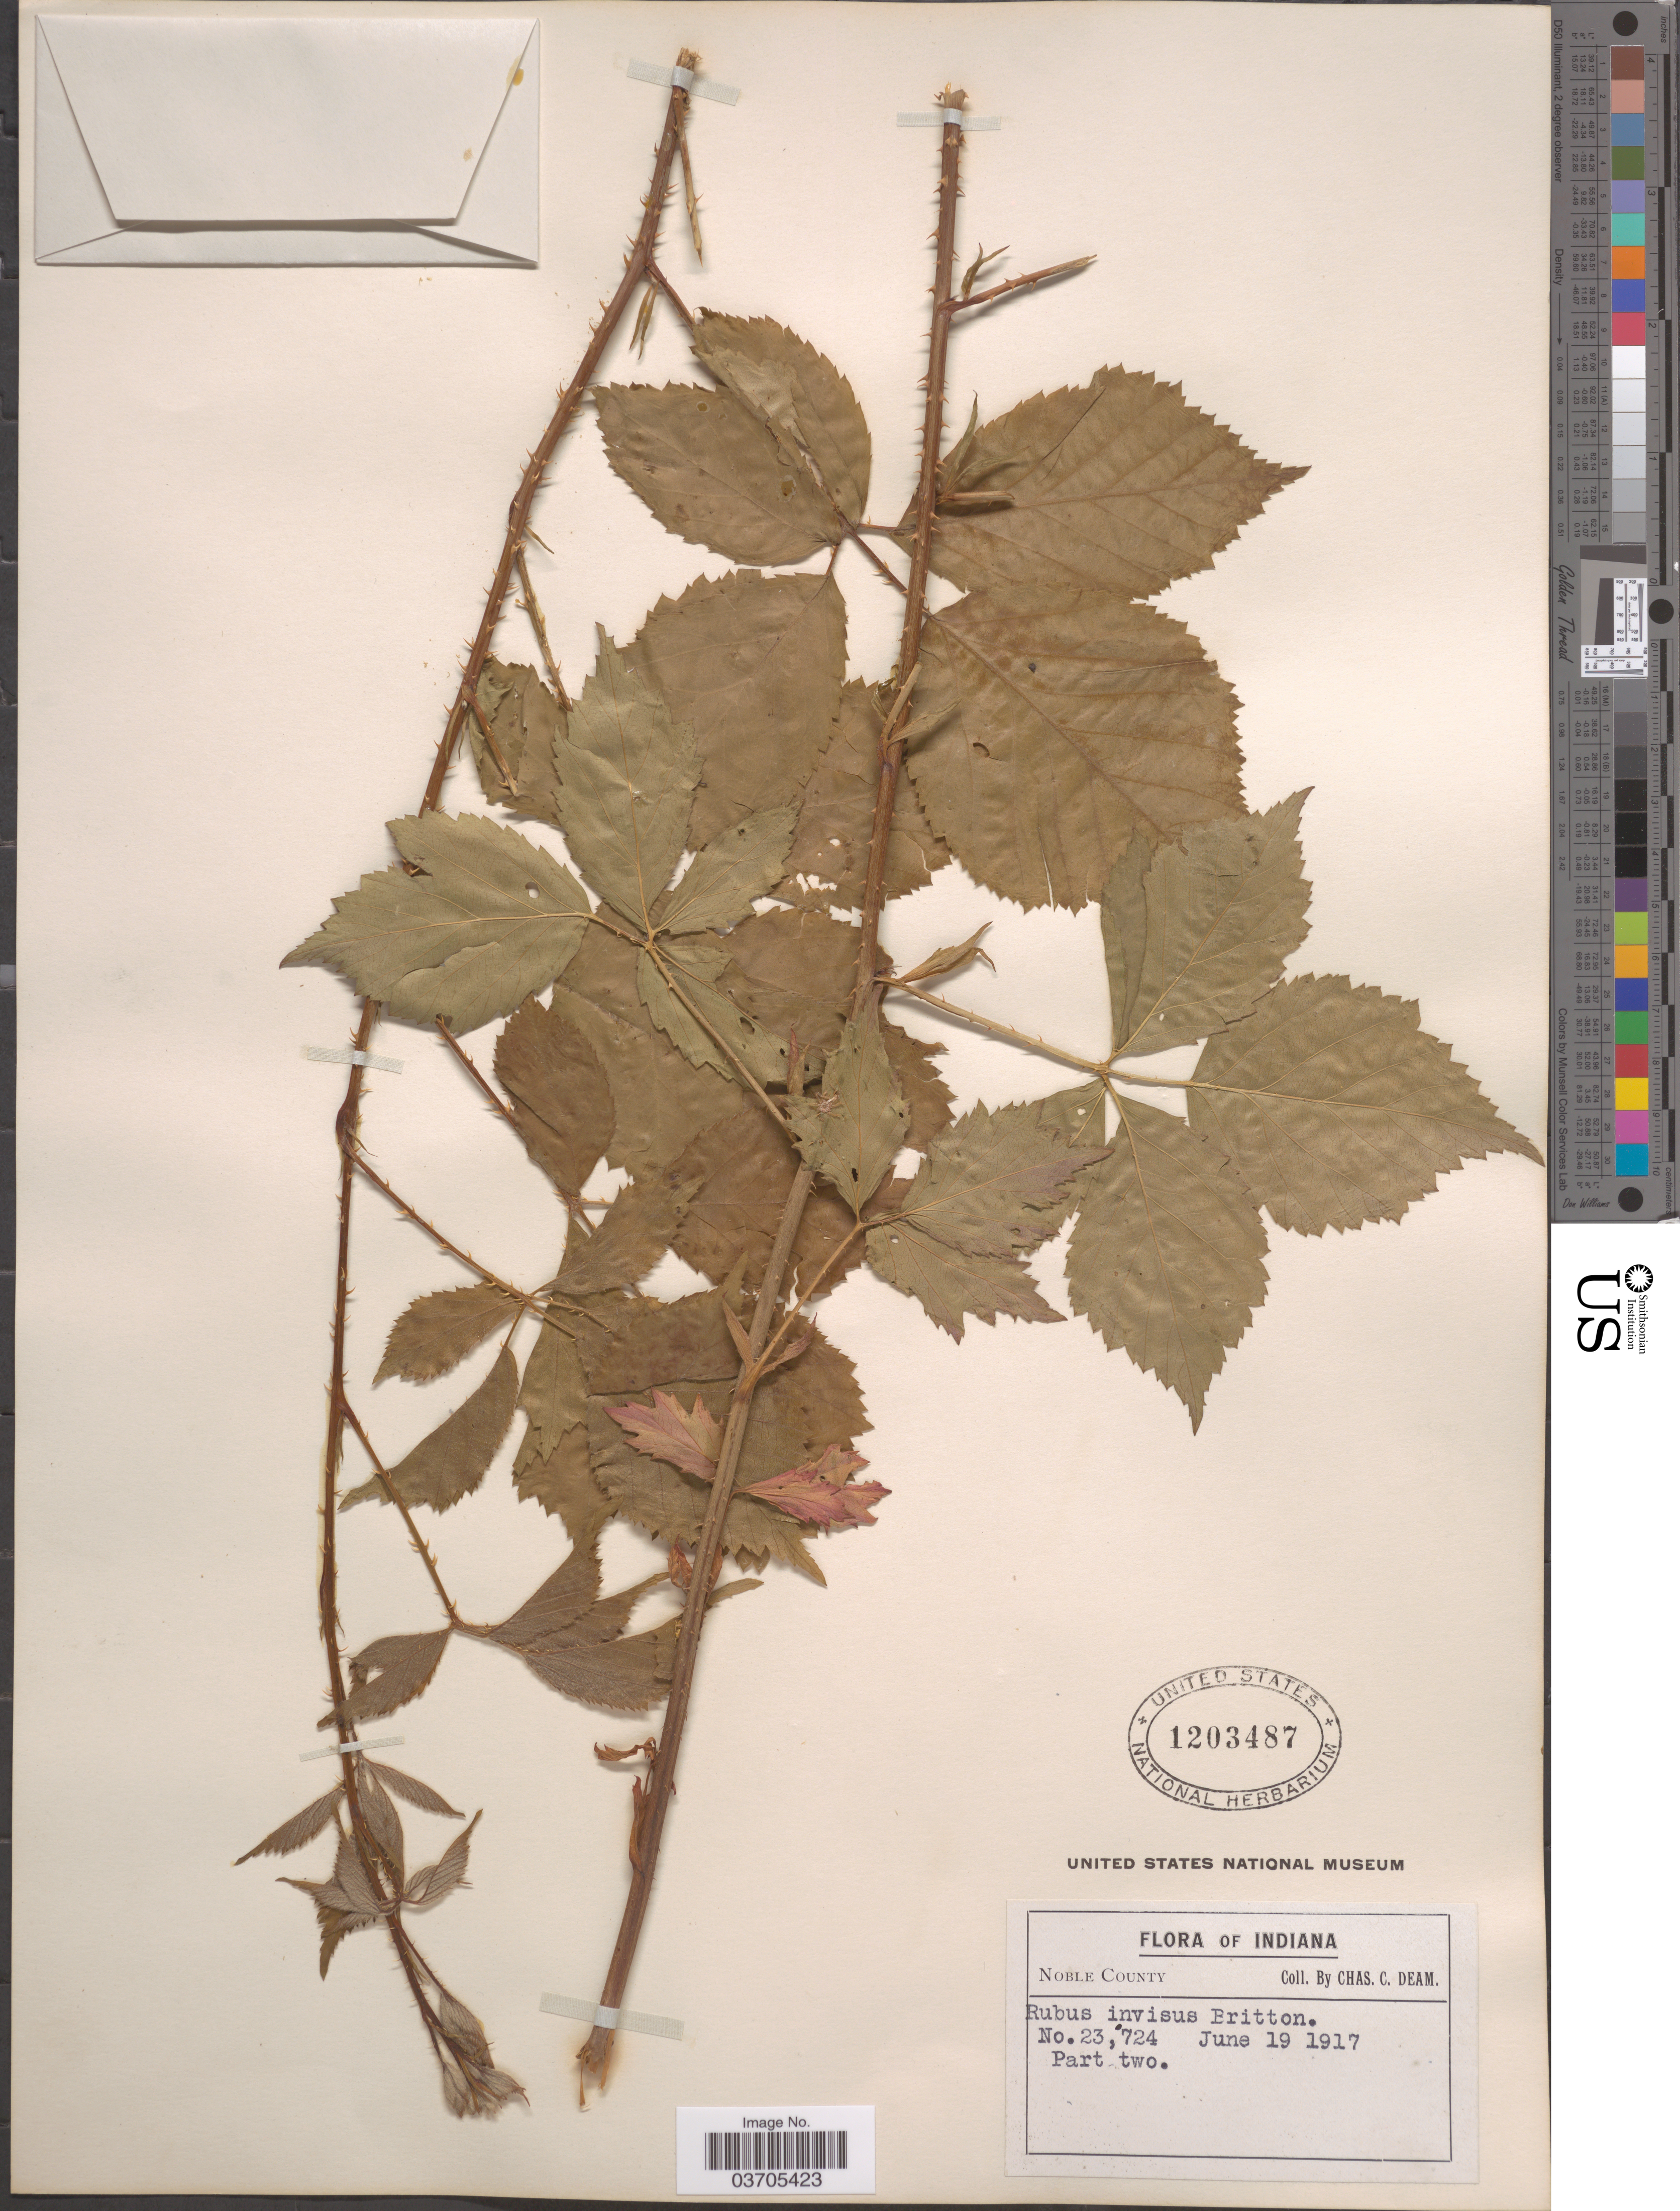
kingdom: Plantae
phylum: Tracheophyta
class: Magnoliopsida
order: Rosales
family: Rosaceae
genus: Rubus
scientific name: Rubus invisus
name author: (L.H. Bailey) Britton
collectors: C. C. Deam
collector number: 23724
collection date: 1917-06-19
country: United States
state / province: Indiana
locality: Noble County.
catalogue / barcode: US 1203487